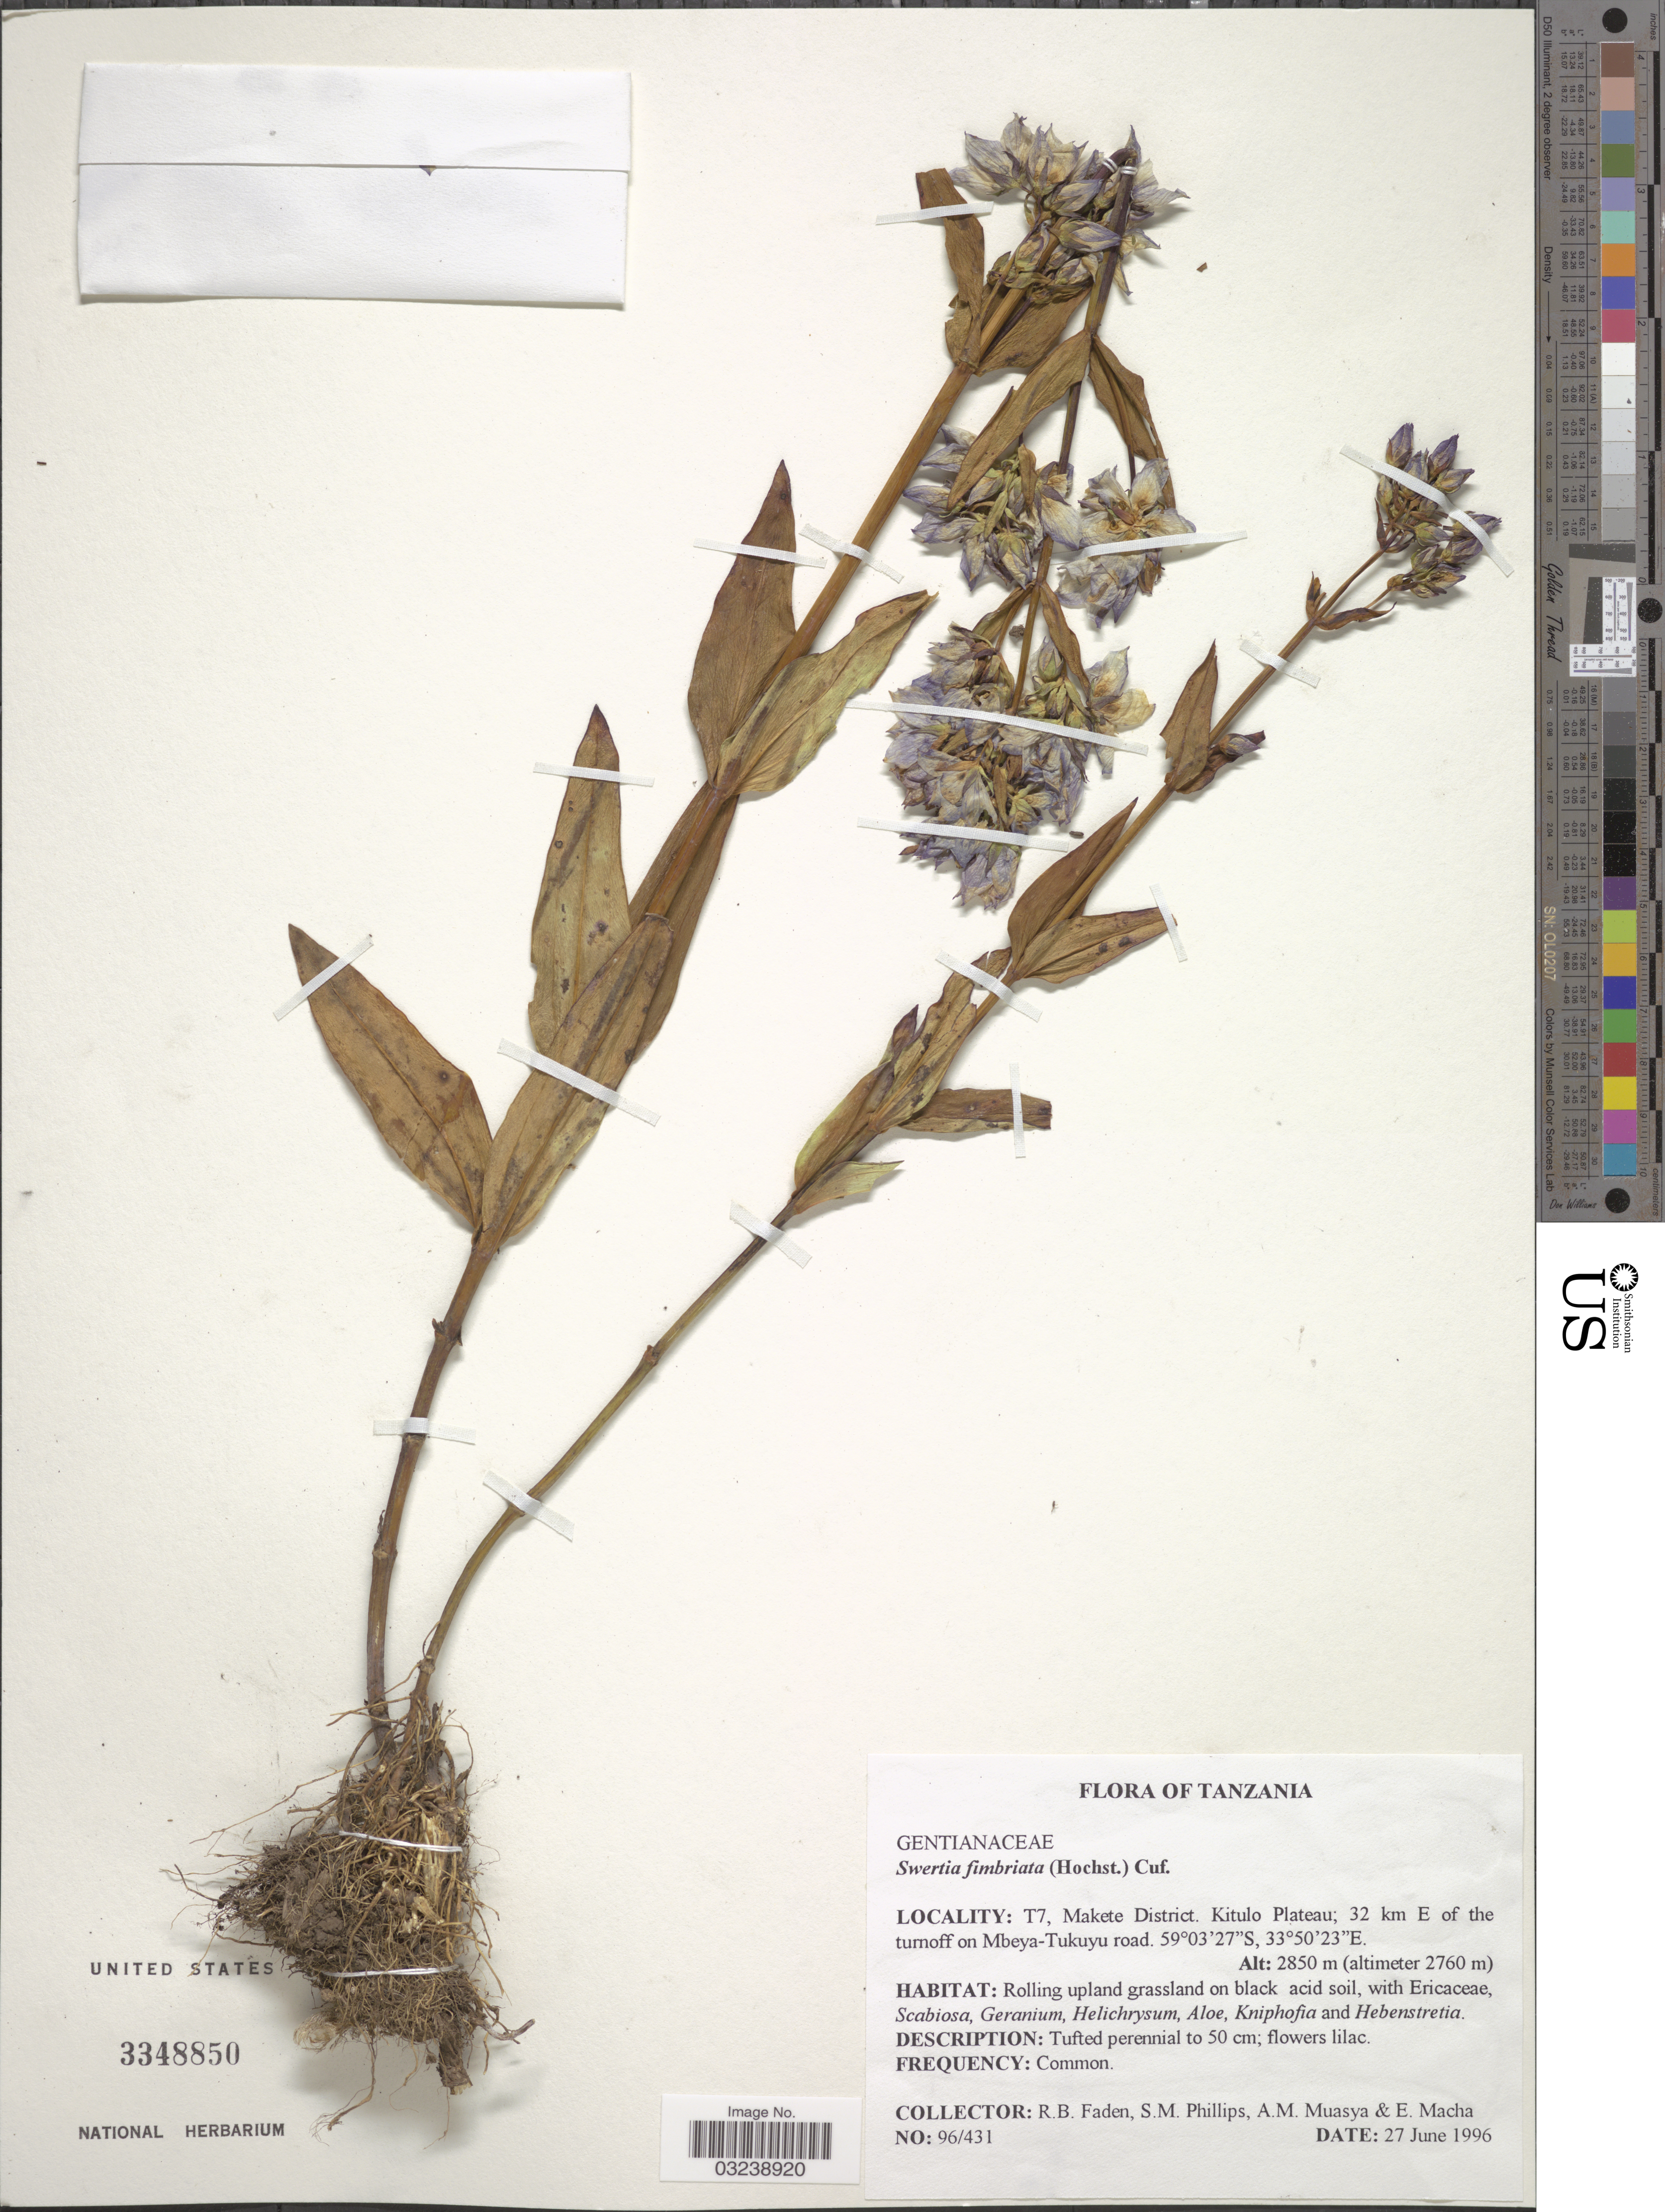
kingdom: Plantae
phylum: Tracheophyta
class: Magnoliopsida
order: Gentianales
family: Gentianaceae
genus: Swertia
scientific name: Swertia fimbriata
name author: (Hochst.) Cufod.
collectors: R. B. Faden, S. M. Phillips, A. Muasya & E. Macha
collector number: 96/431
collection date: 1996-06-27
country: Tanzania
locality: T7, Makete District. Kitulo Plateau; 32 km E of the turnoff on Mbeya-Tukuyu road.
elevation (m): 2850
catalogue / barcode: US 3348850